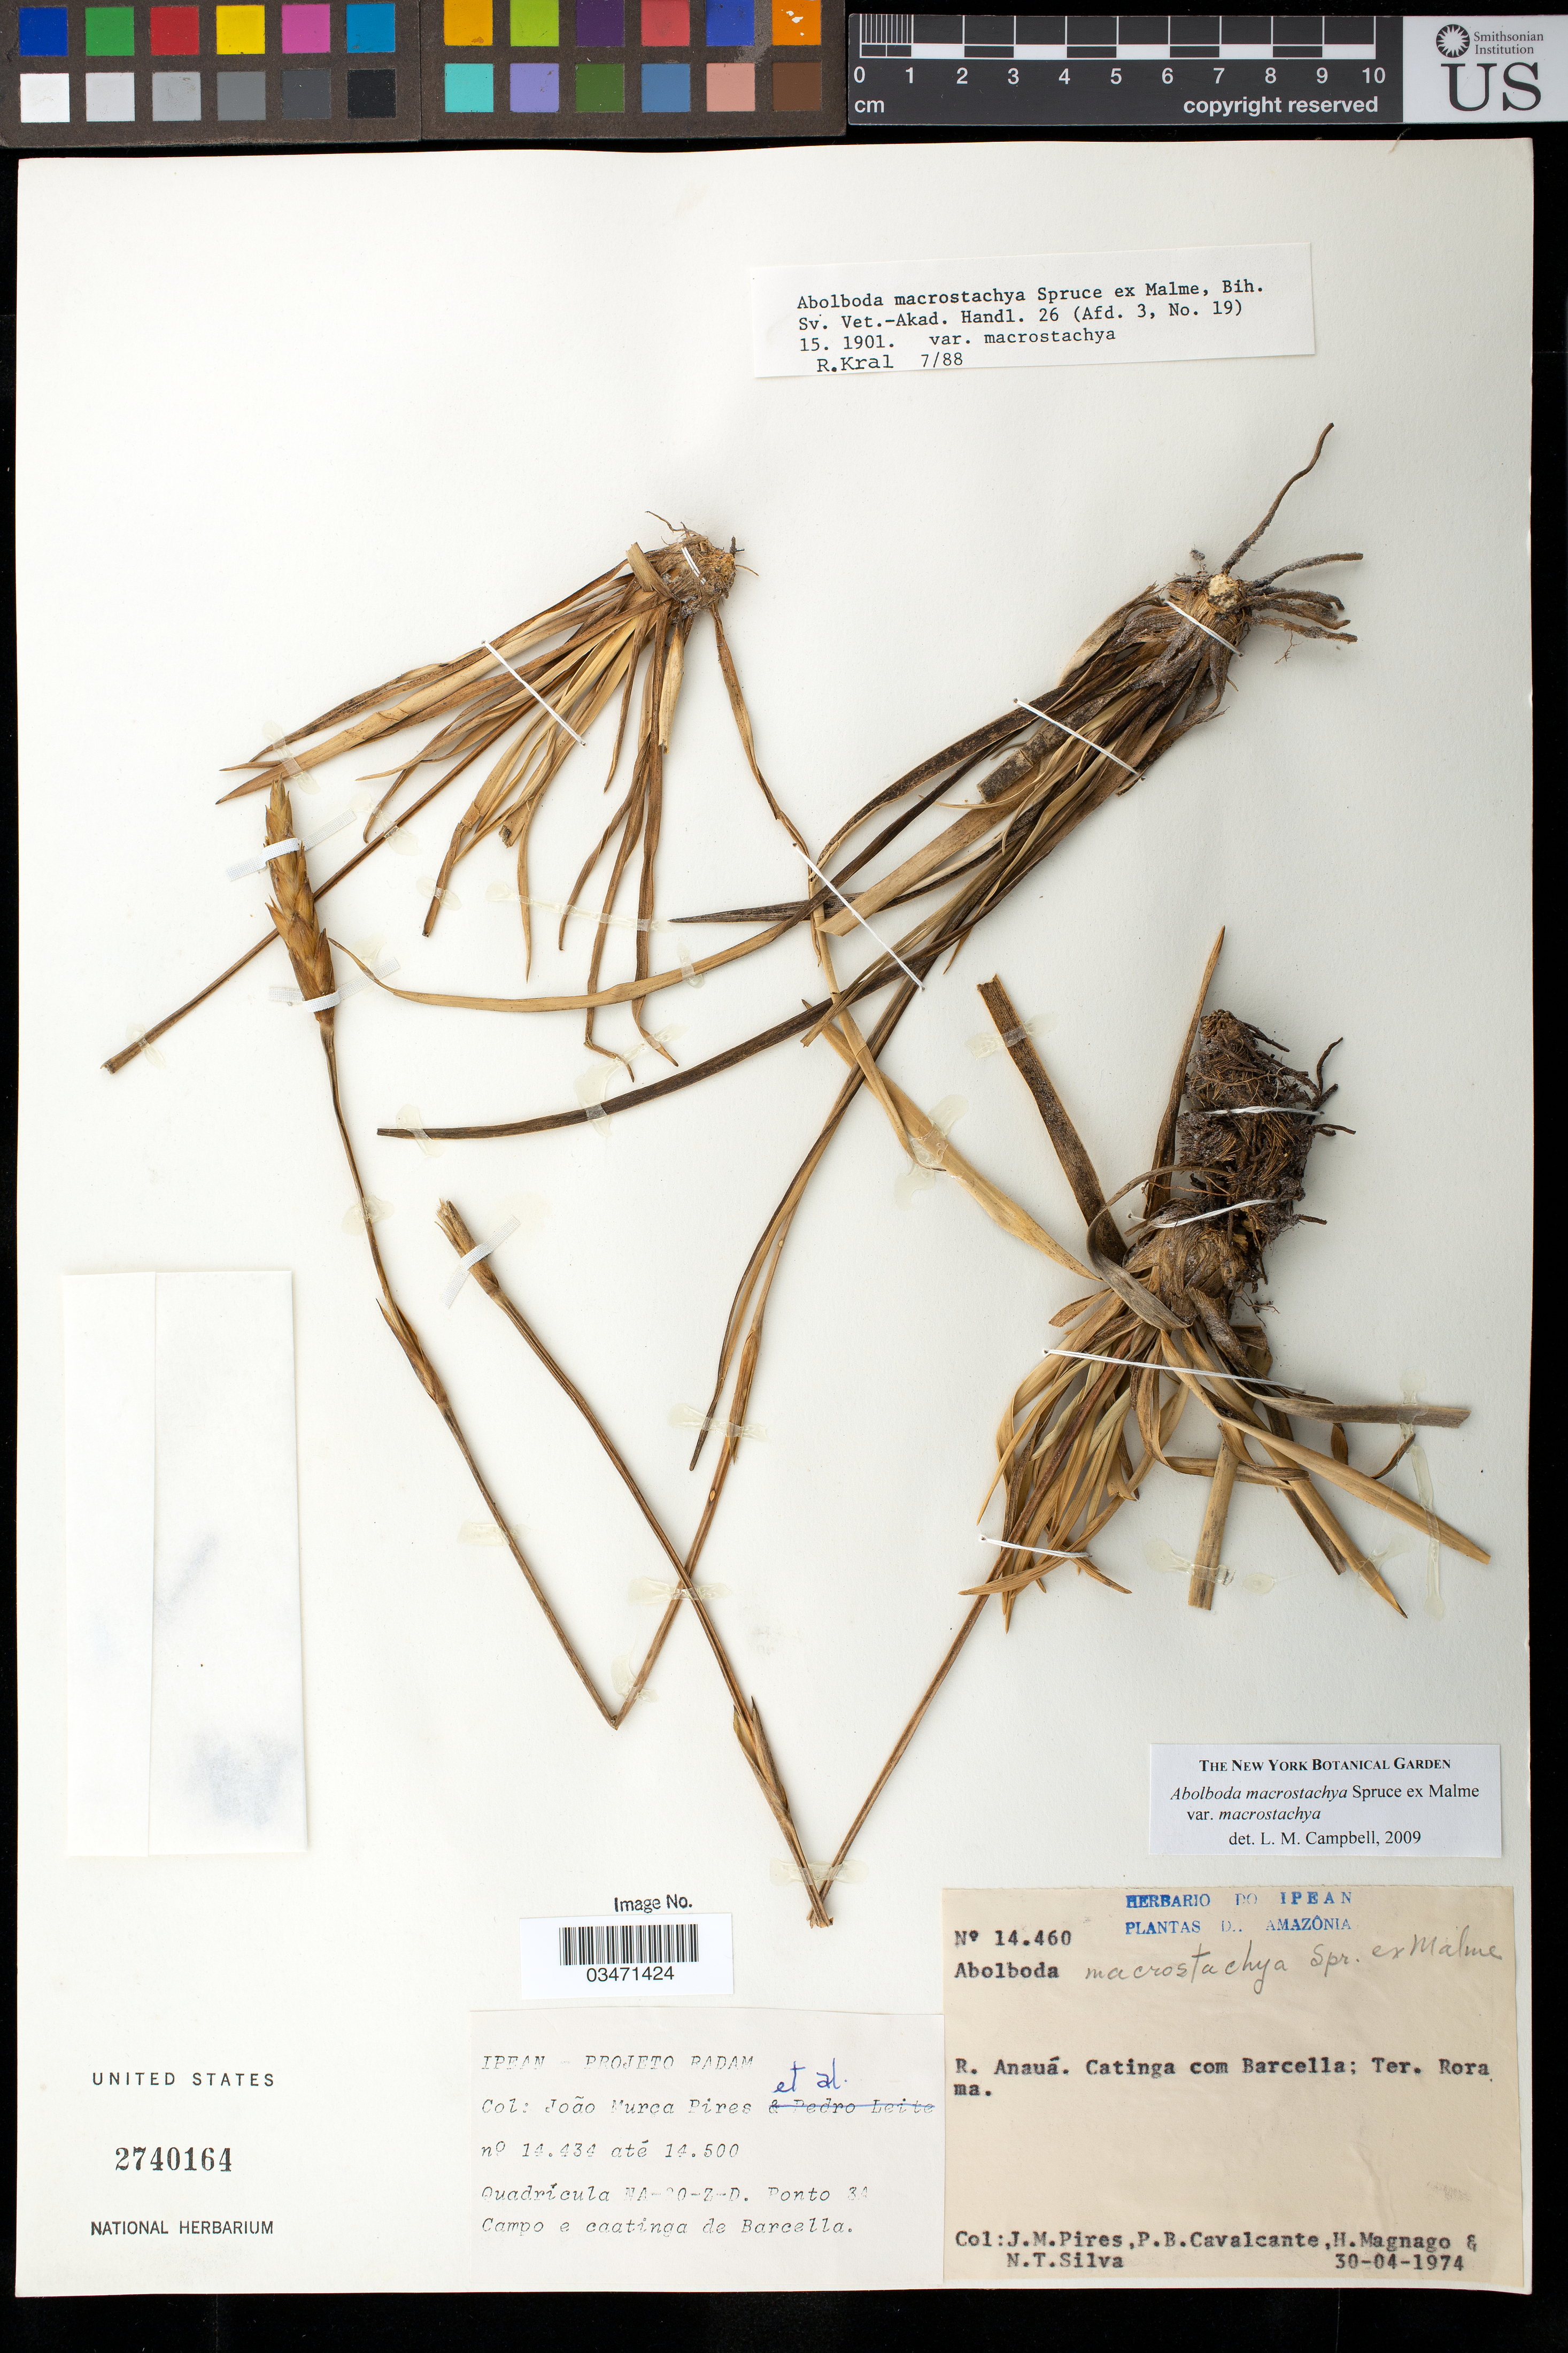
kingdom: Plantae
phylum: Tracheophyta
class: Liliopsida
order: Poales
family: Xyridaceae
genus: Abolboda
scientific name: Abolboda macrostachya var. macrostachya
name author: Spruce ex Malme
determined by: Campbell, L. M.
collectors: J. M. Pires, P. B. Cavalcante, H. Magnago & N. Silva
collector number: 14460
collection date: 1974-04-30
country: Brazil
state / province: Roraima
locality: Rio Anauá, Catinga com Barcella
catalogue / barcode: US 2740164